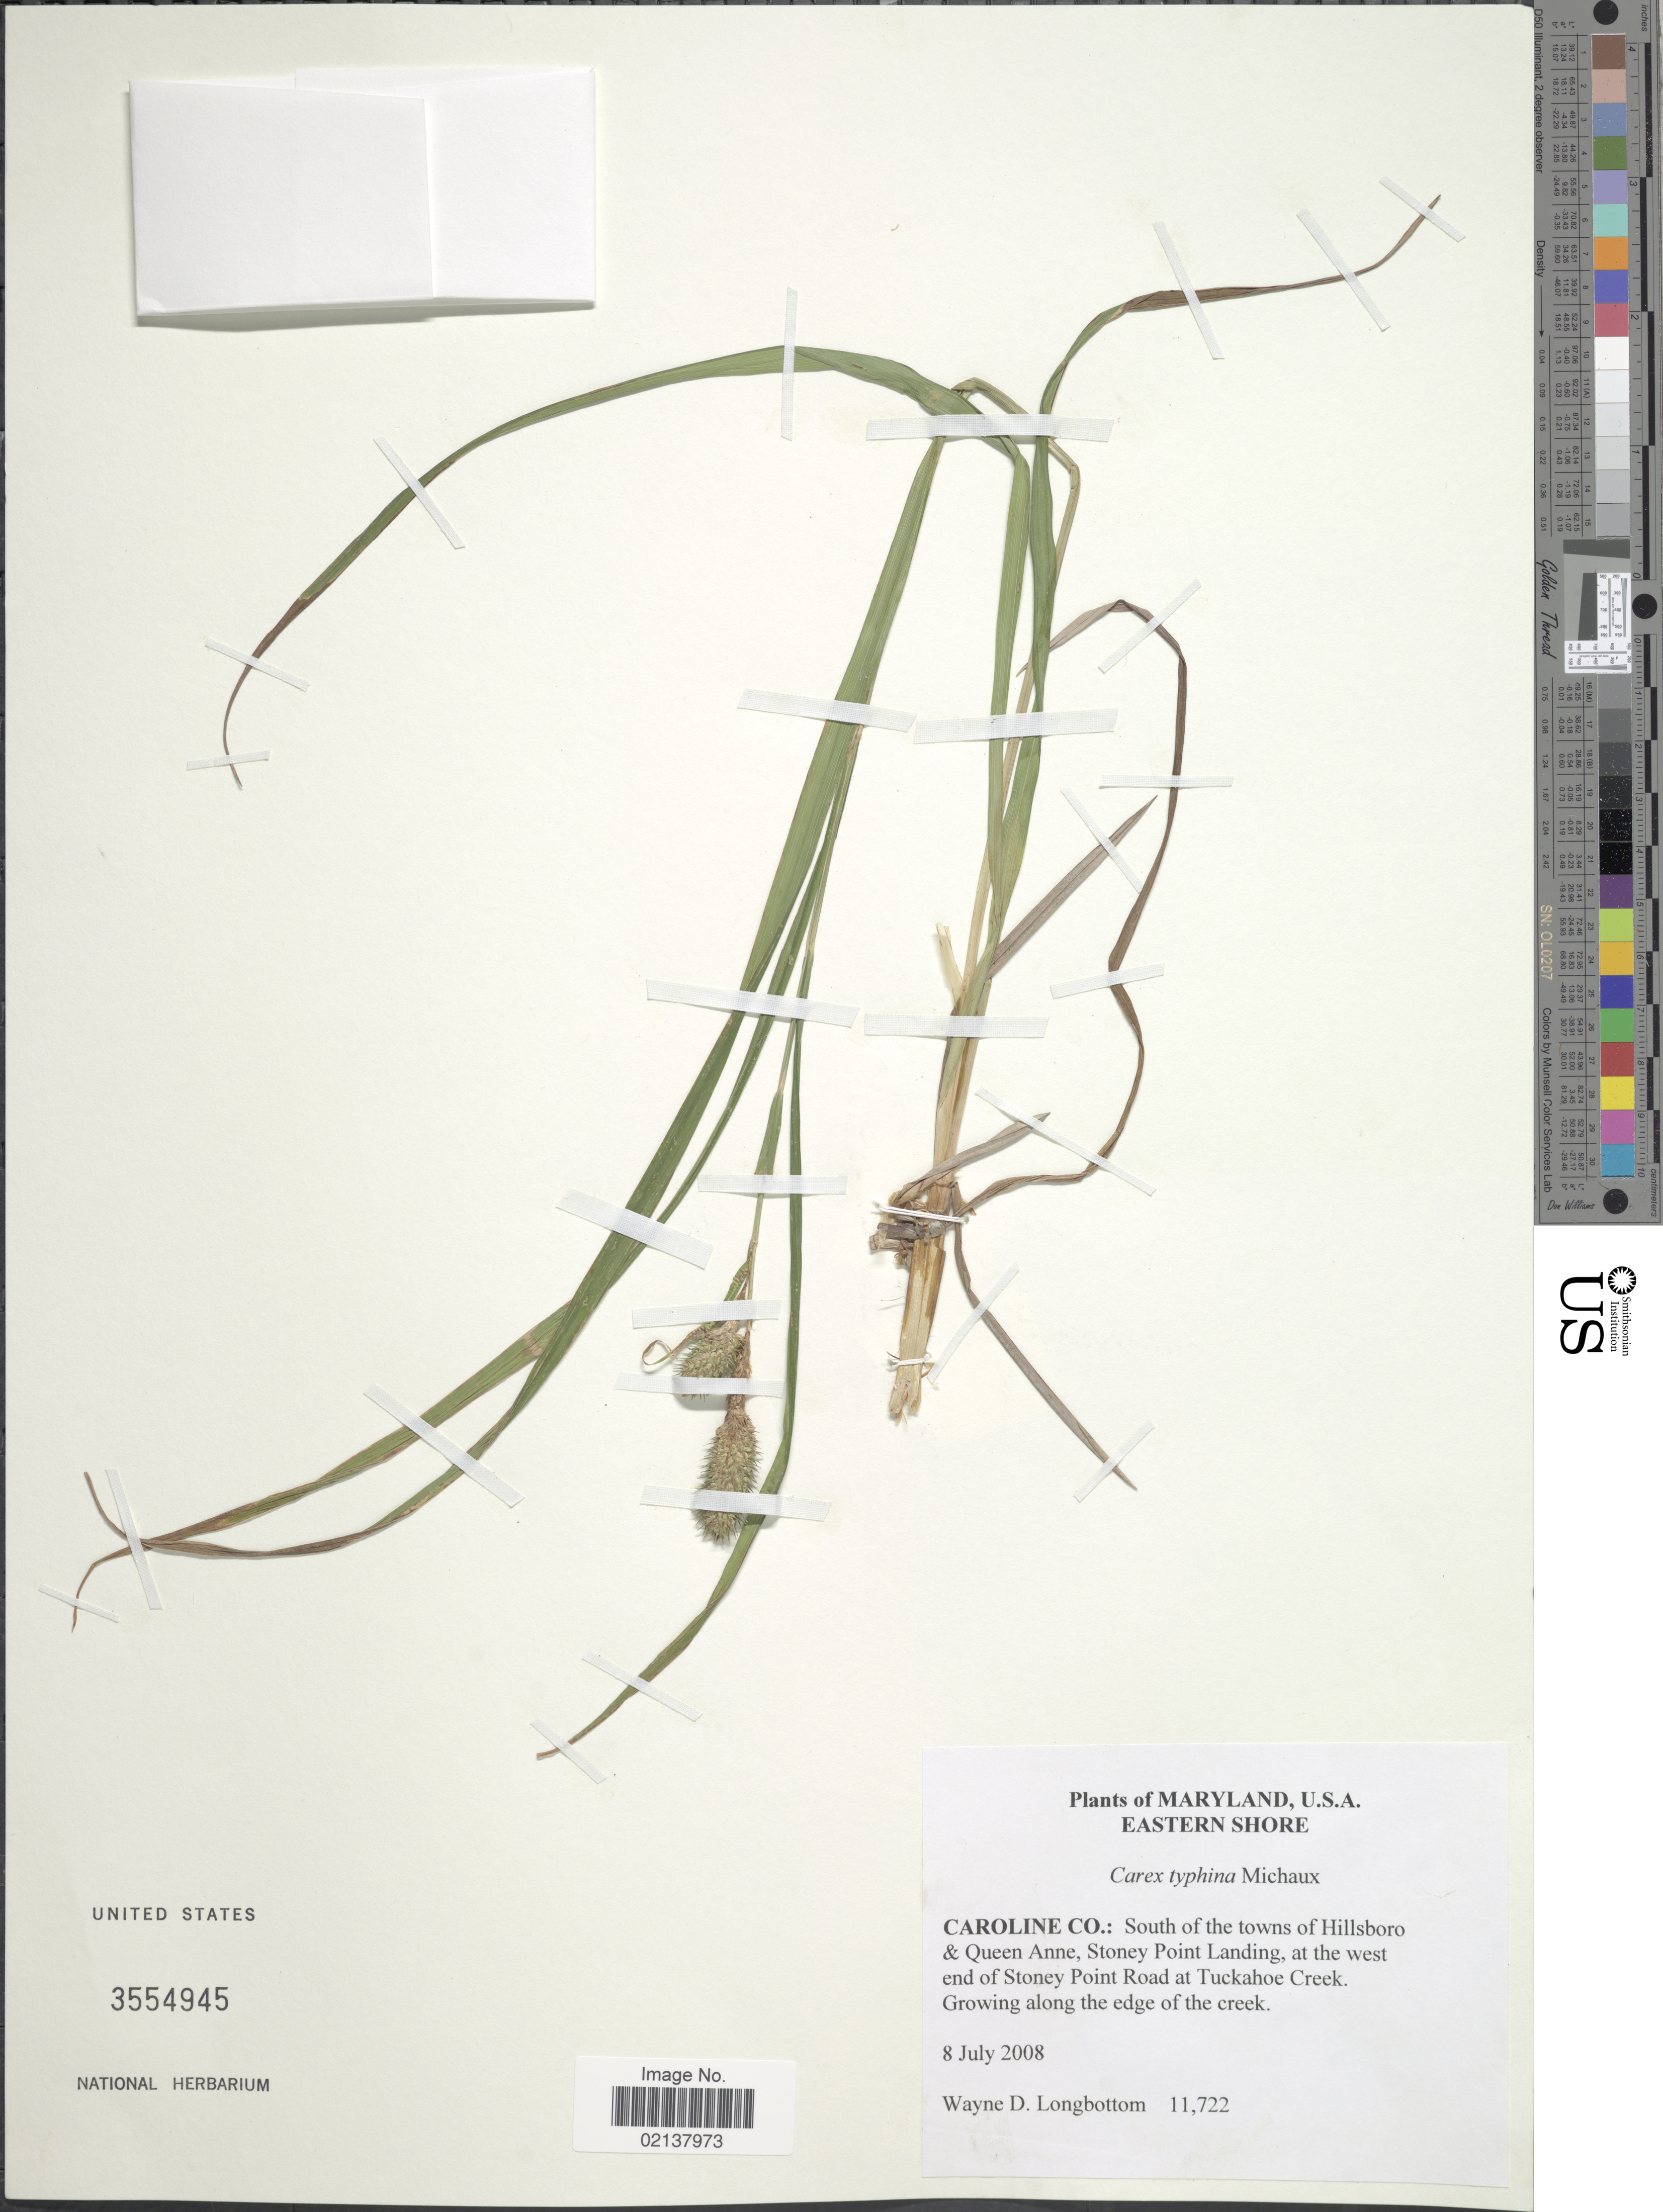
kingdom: Plantae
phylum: Tracheophyta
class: Liliopsida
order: Poales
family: Cyperaceae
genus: Carex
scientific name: Carex typhina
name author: Michx.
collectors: W. D. Longbottom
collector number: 11722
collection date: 2008-07-08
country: United States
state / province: Maryland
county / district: Caroline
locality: Maryland, U.S.A. Eastern Shore, Caroline Co.: South of the towns of Hillsboro & Queen Anne, Stoney Point Landing, at the west end Stoney Point Road at Tuckahoe Creek.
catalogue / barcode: US 3554945